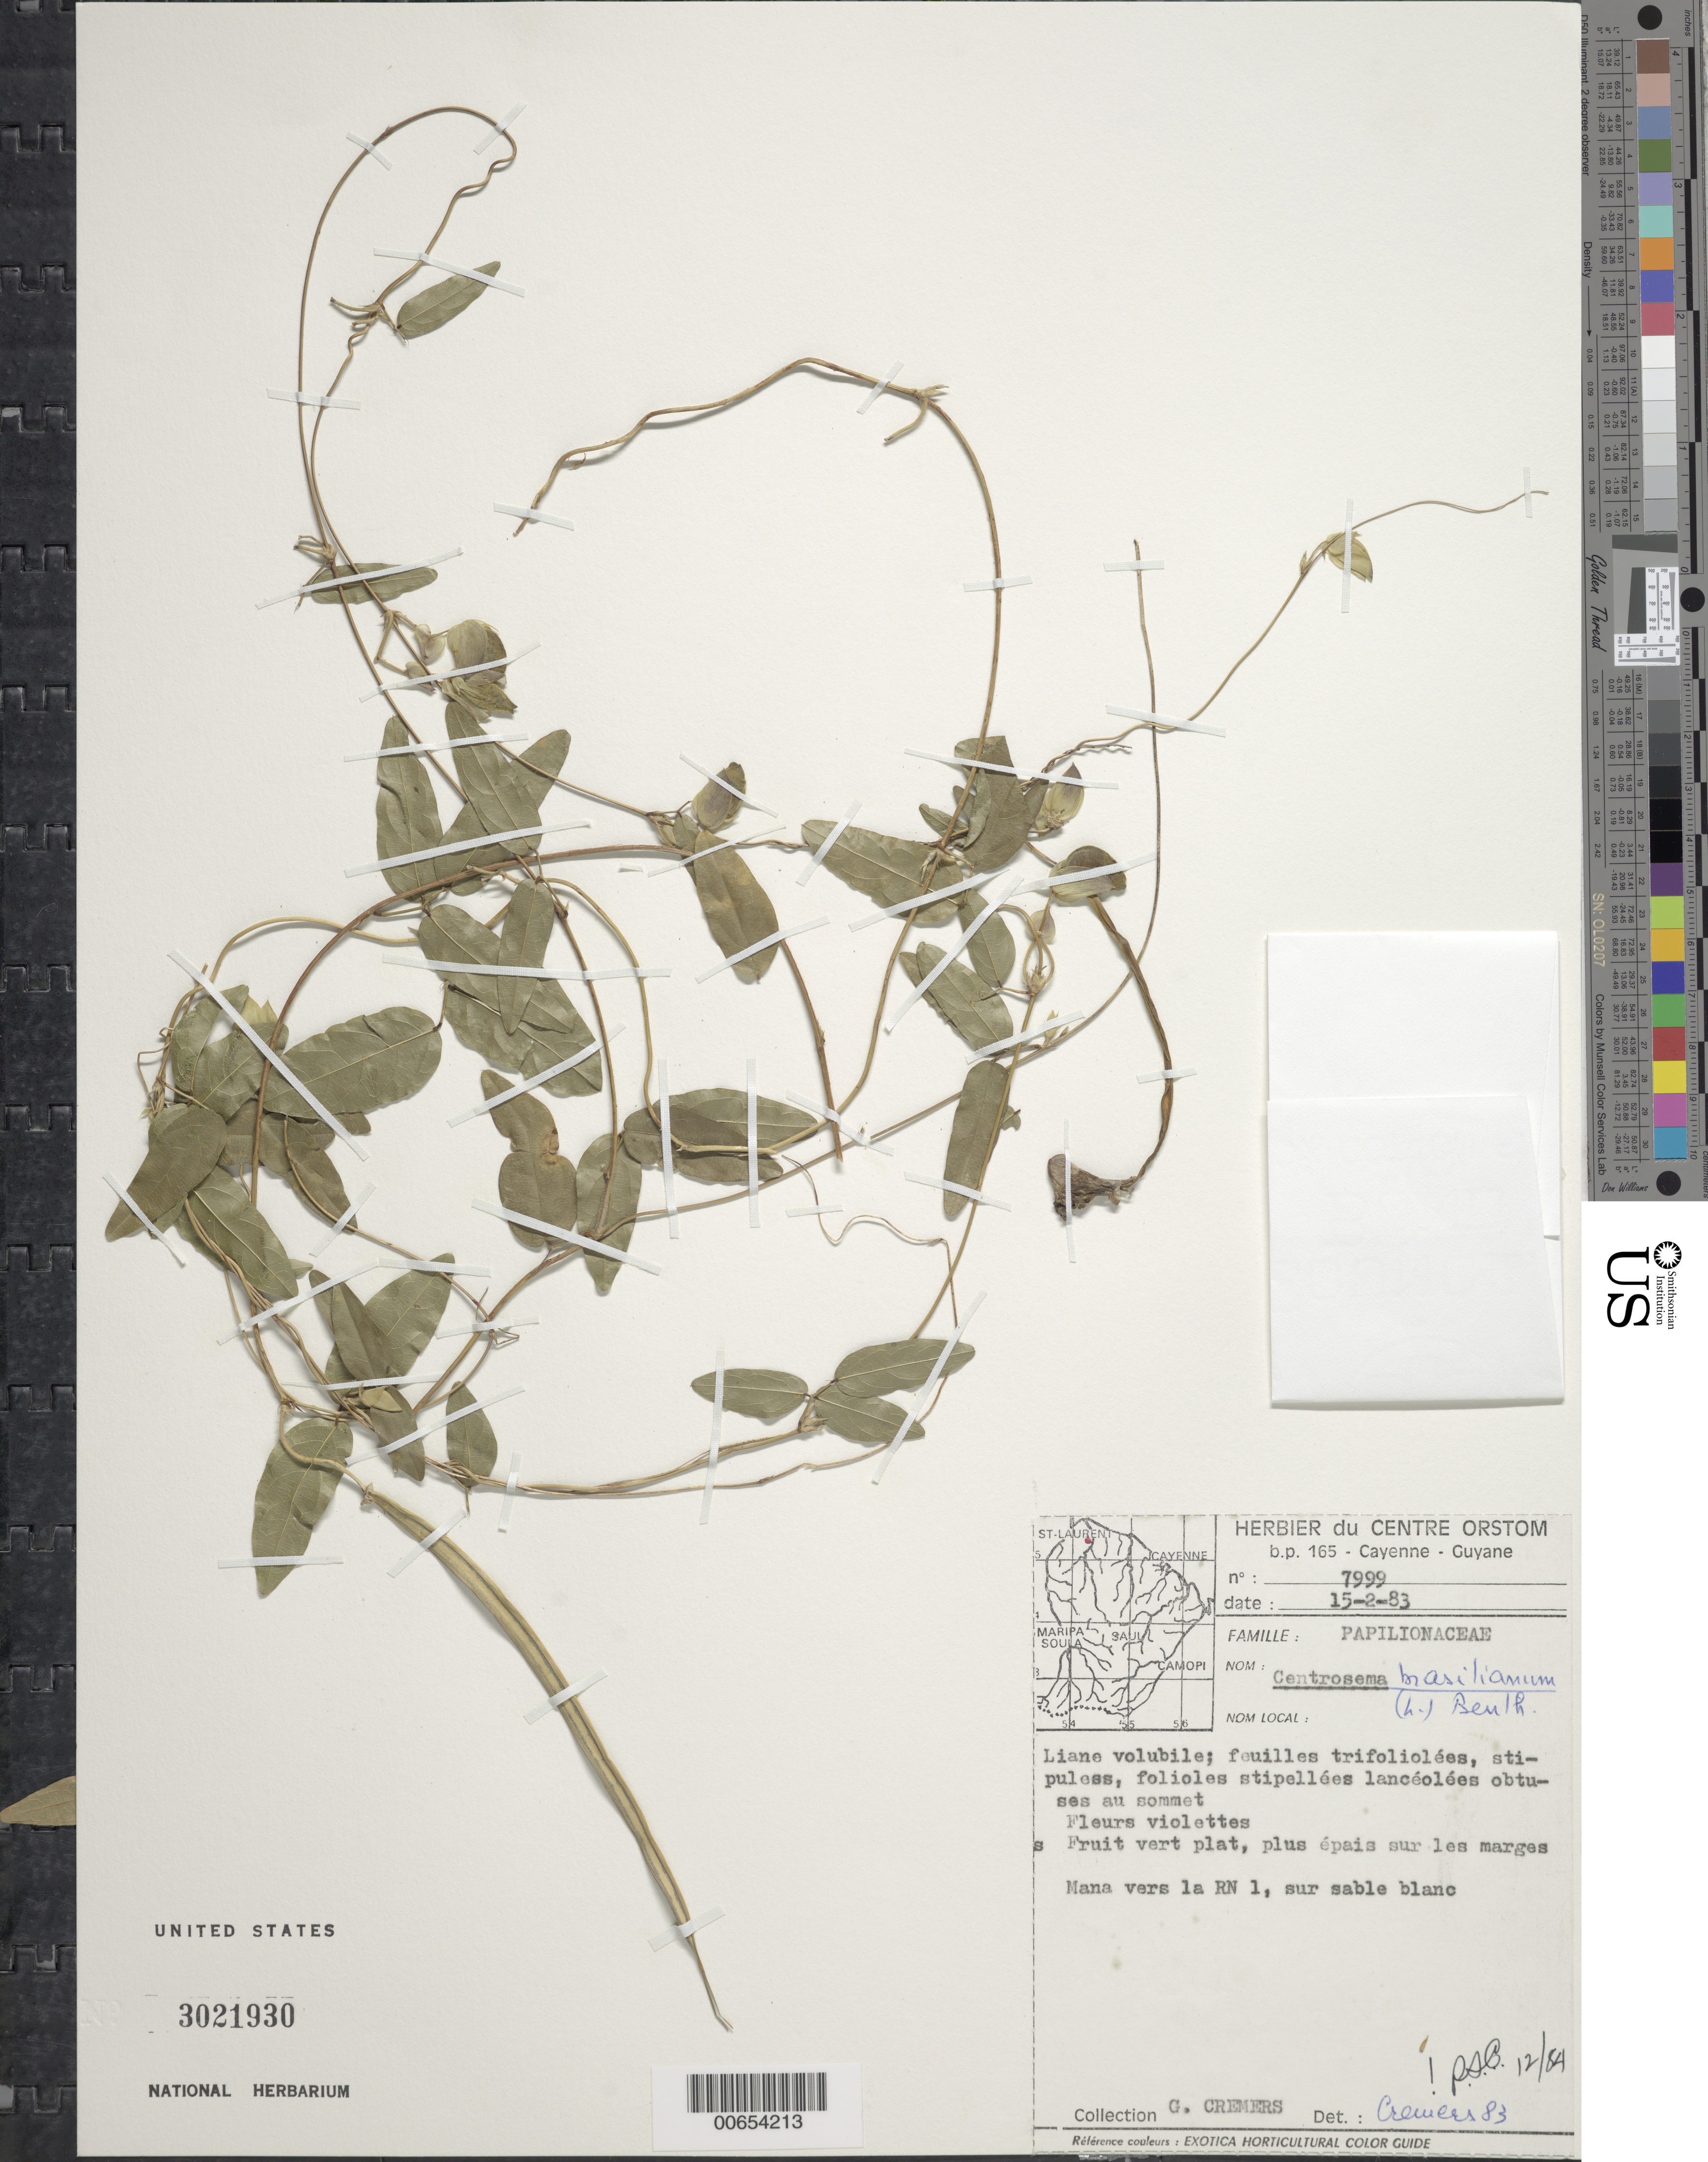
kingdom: Plantae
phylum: Tracheophyta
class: Magnoliopsida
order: Fabales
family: Fabaceae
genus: Centrosema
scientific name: Centrosema brasilianum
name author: (L.) Benth.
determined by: Cowan, R. S.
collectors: G. Cremers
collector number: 7999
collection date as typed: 15-Feb-83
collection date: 1983-02-15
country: French Guiana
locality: Piste Mana, RN 1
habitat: White sand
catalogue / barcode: US 3021930